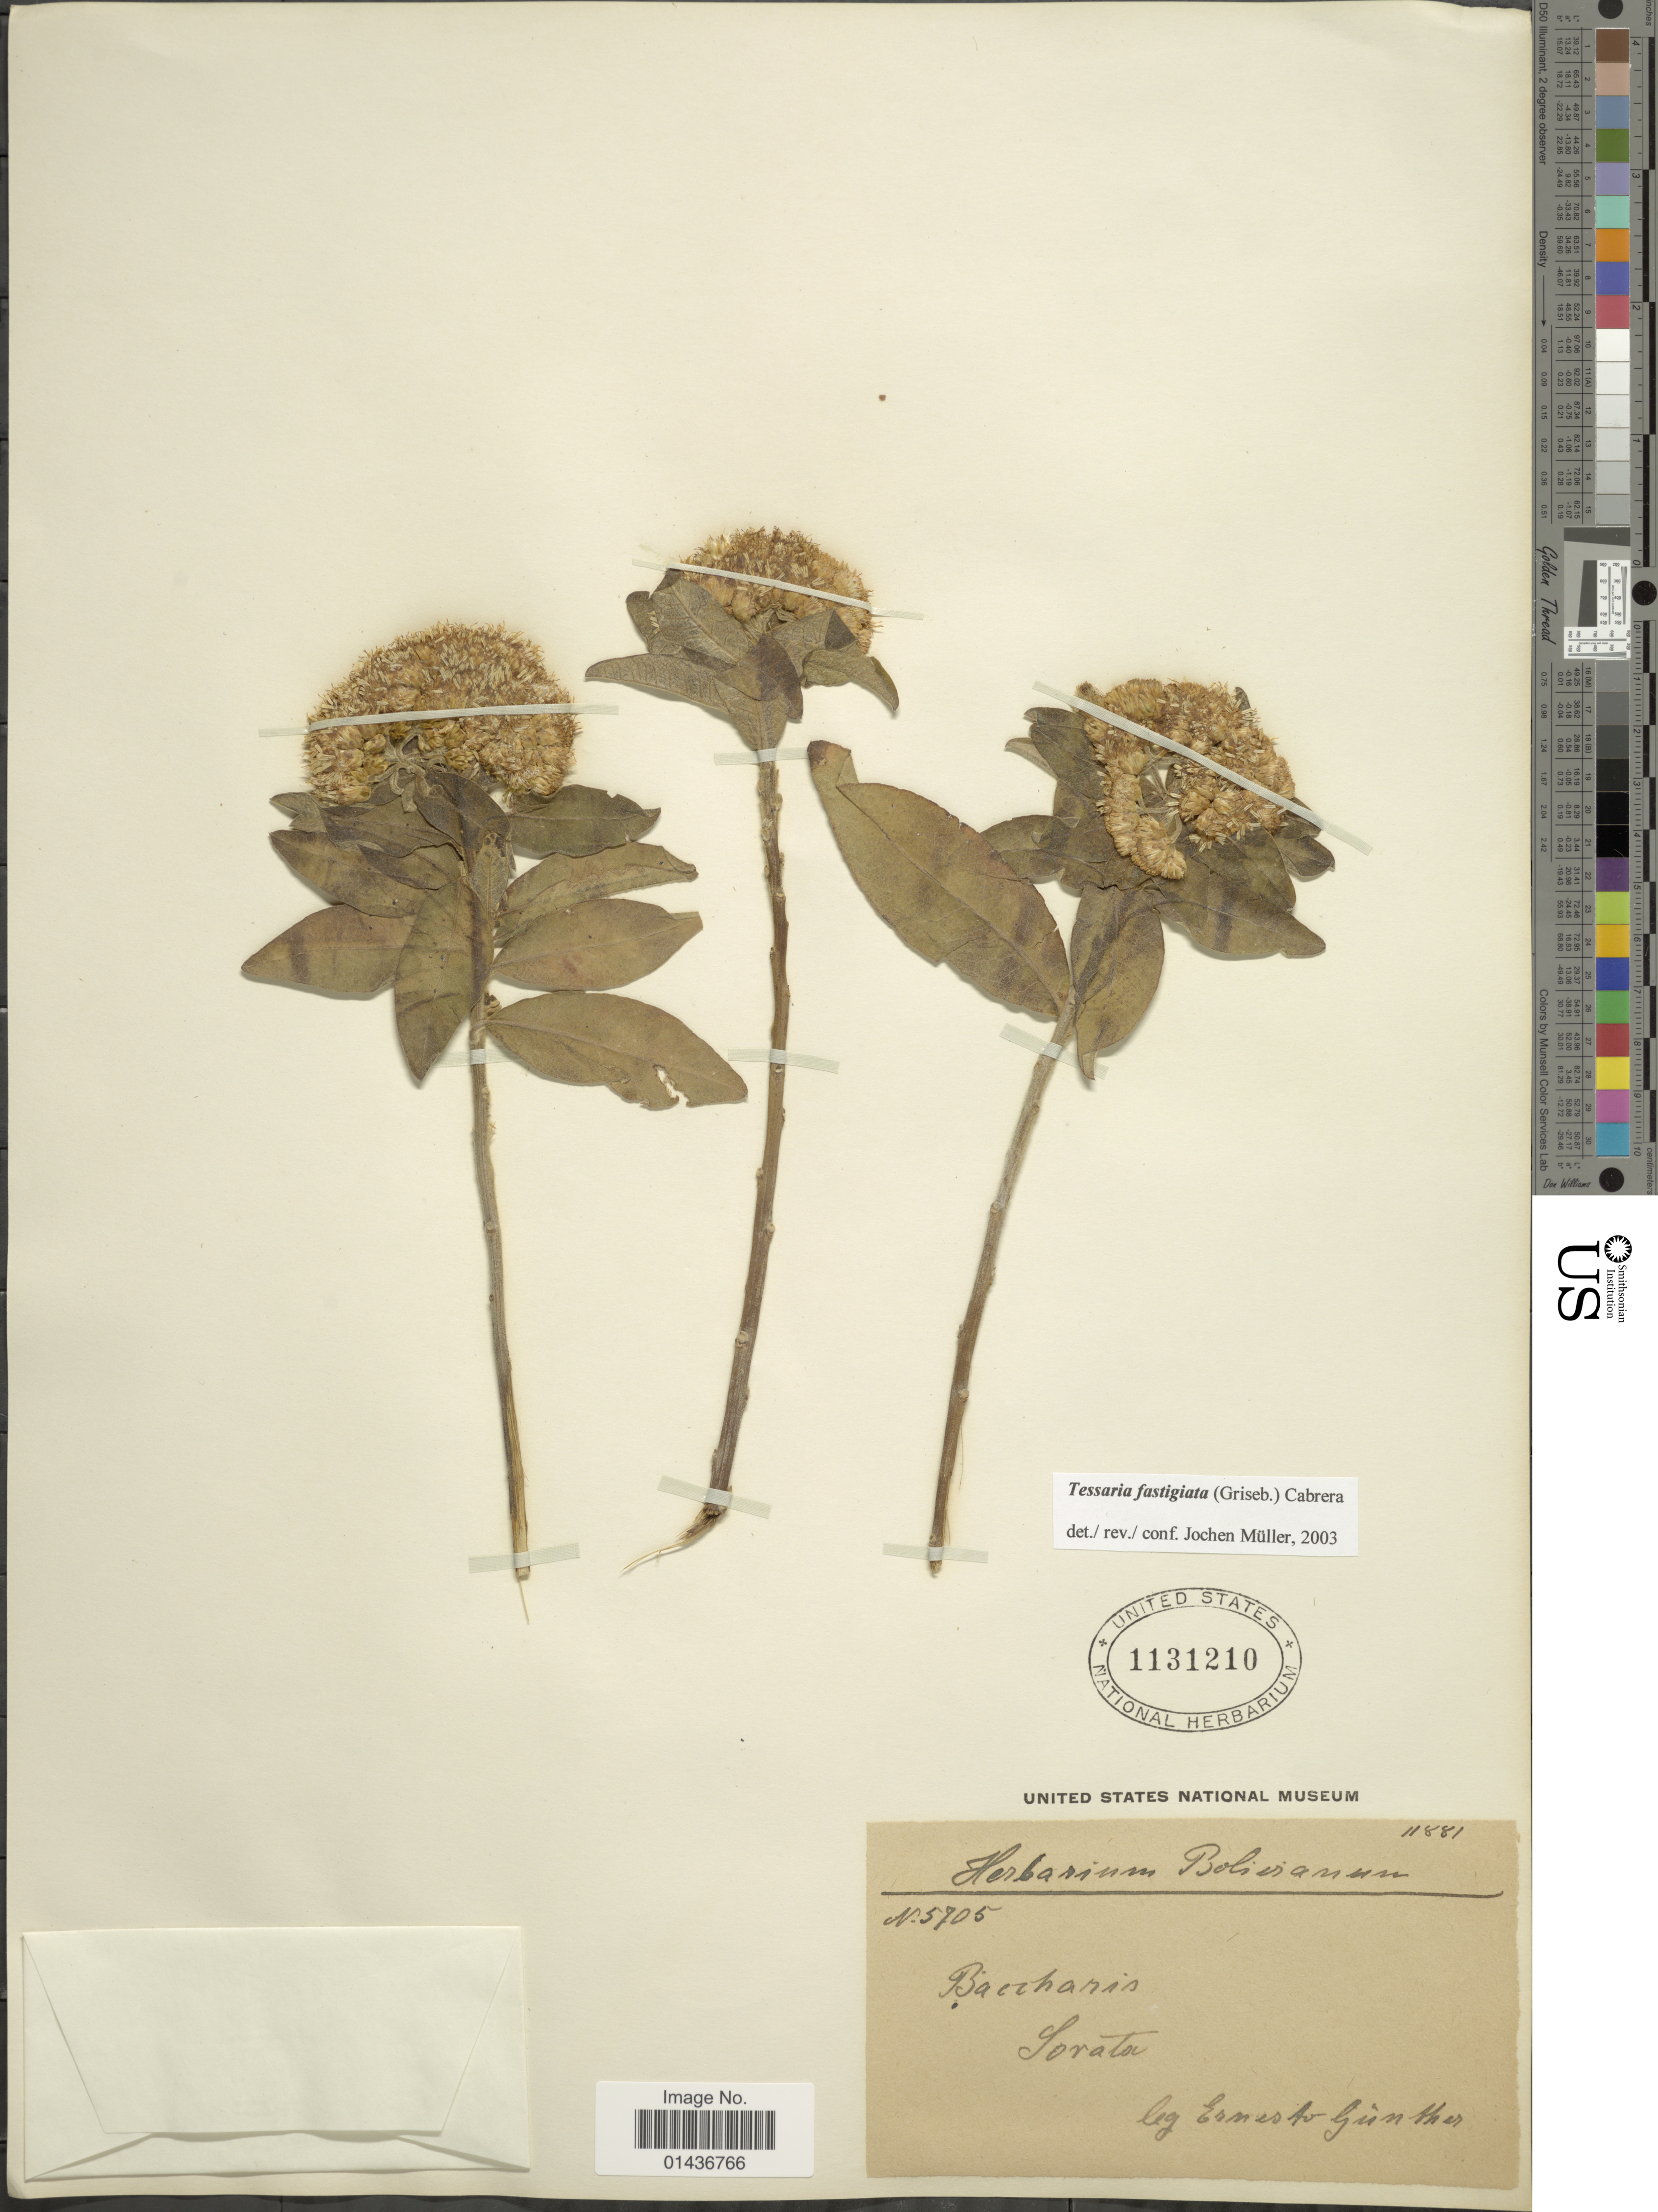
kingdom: Plantae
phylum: Tracheophyta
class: Magnoliopsida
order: Asterales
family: Asteraceae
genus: Pluchea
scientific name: Pluchea fastigiata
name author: Griseb.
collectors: E. Gunther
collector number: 5705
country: Bolivia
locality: Sorata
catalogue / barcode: US 1131210